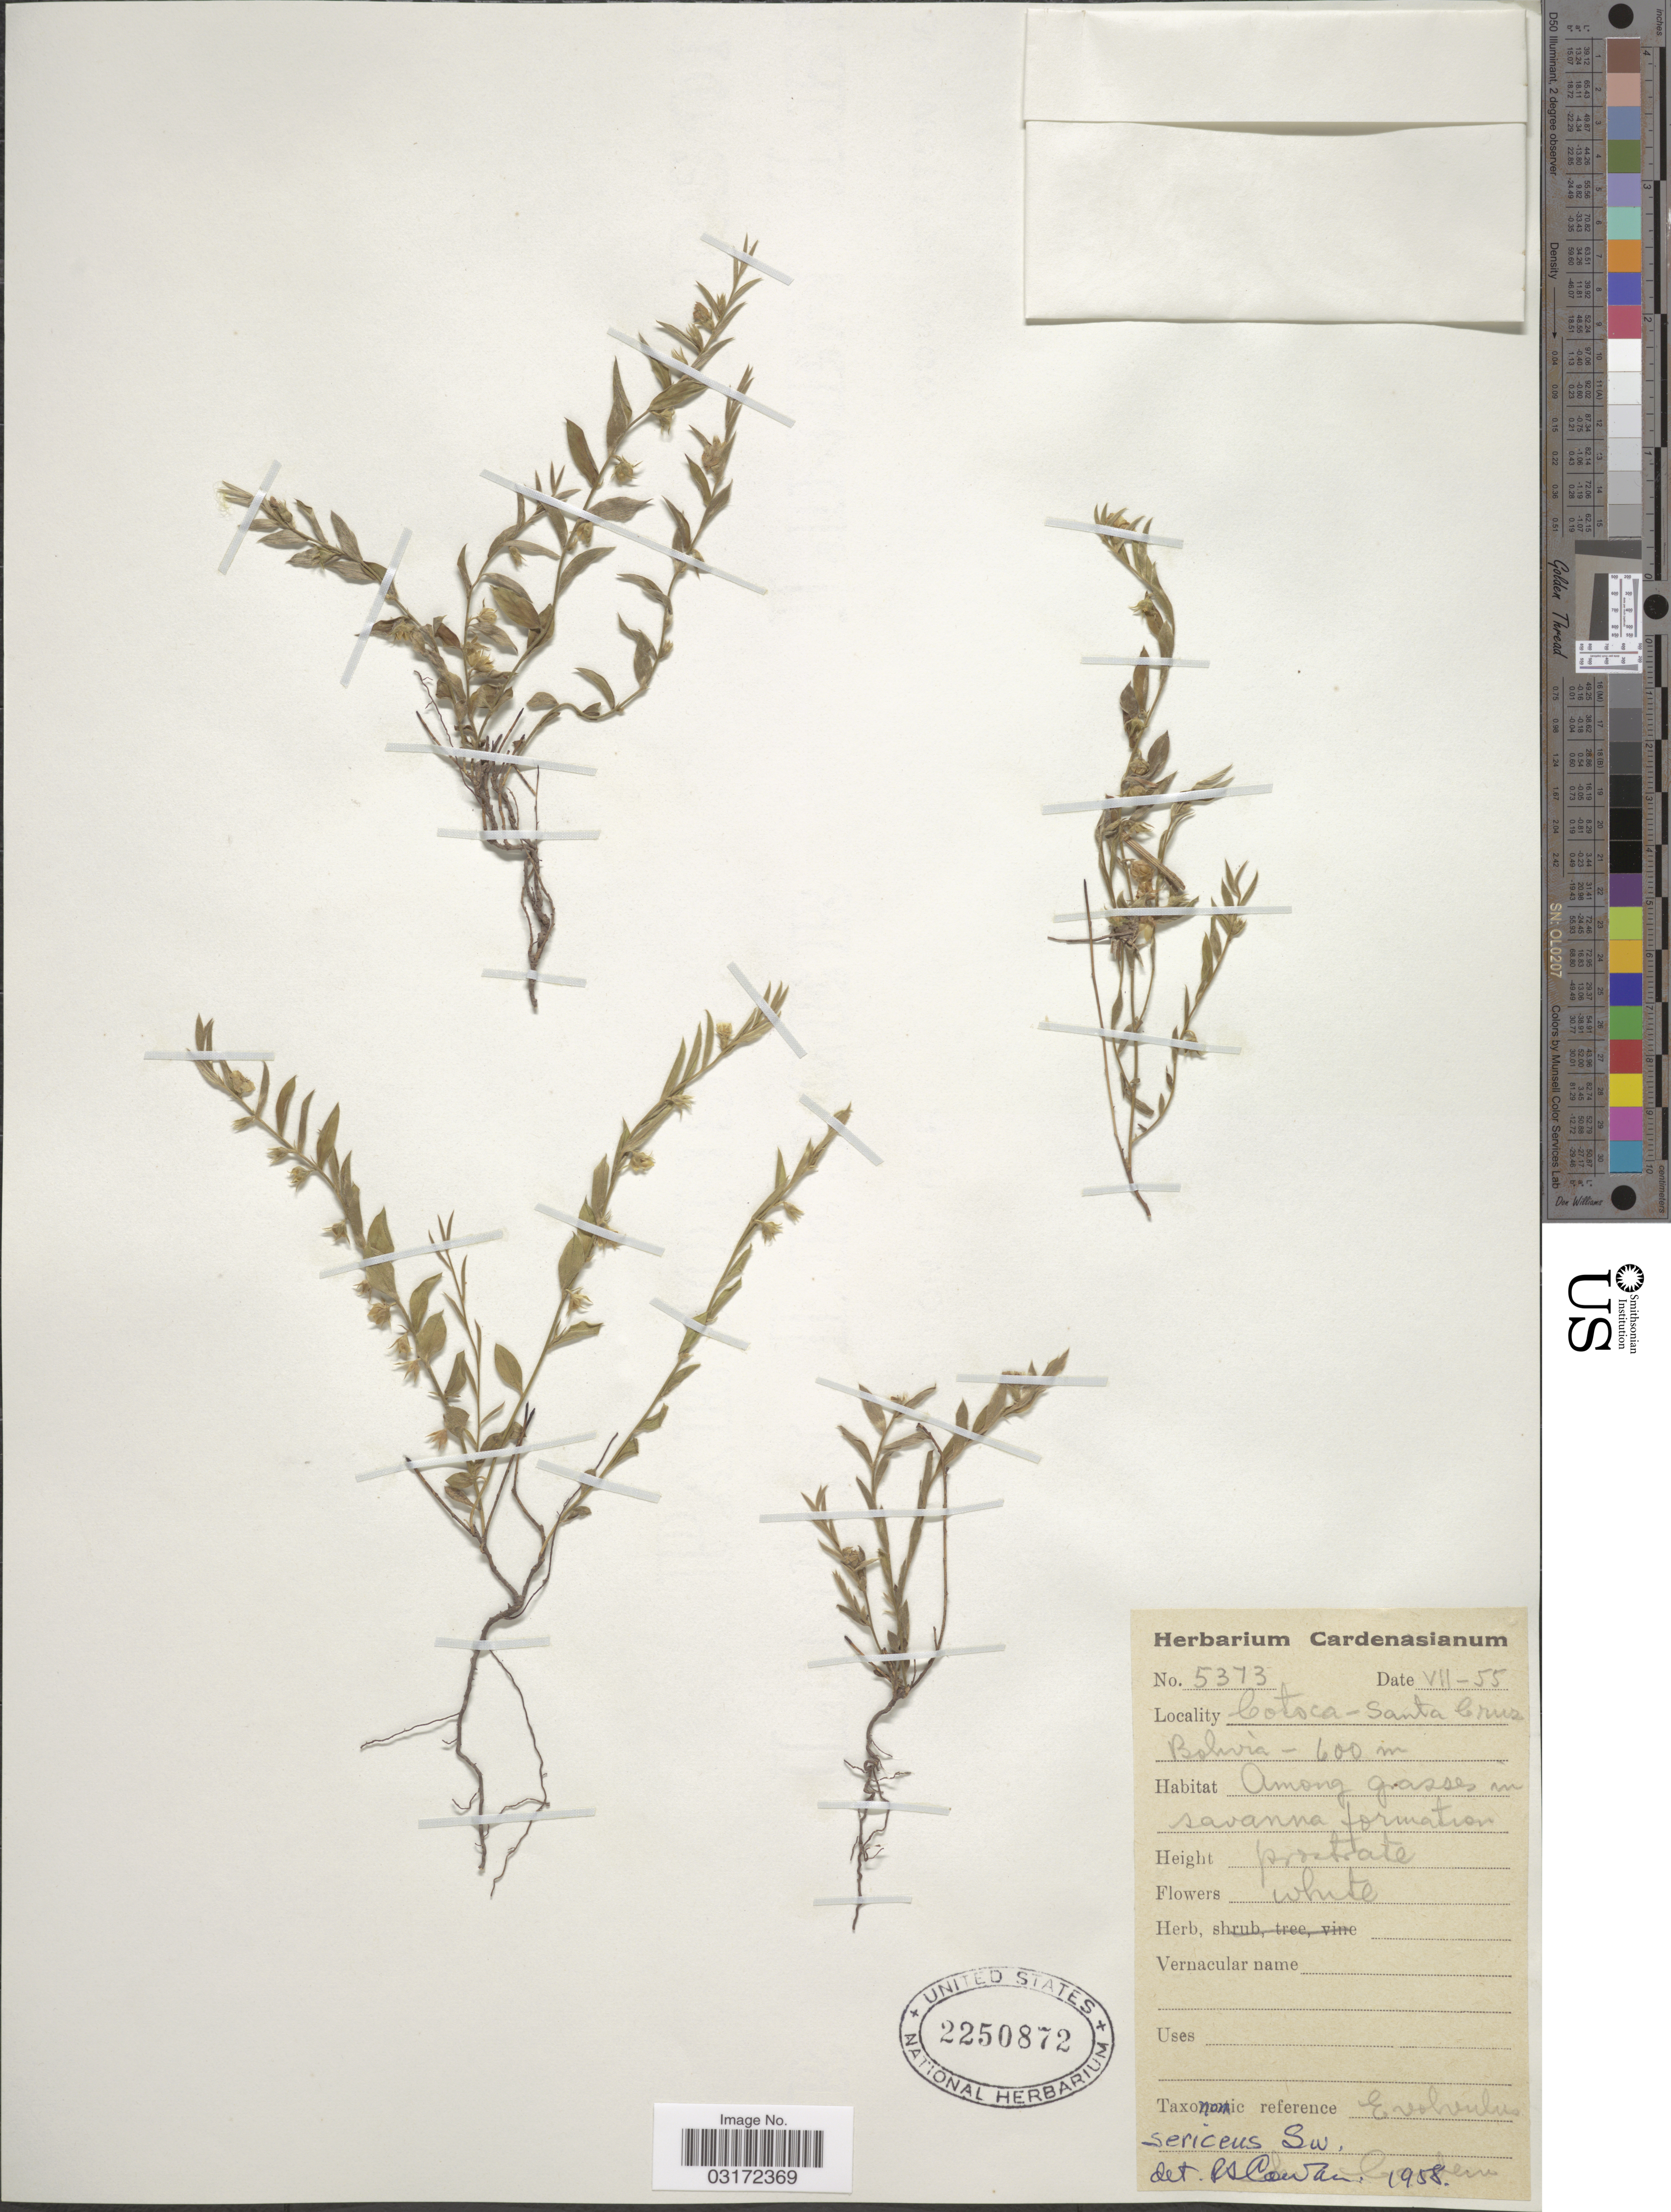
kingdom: Plantae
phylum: Tracheophyta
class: Magnoliopsida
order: Solanales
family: Convolvulaceae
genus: Evolvulus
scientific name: Evolvulus sericeus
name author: Sw.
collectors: M. Cárdenas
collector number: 5373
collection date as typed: Transcribed d/m/y: /7/55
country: Bolivia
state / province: Santa Cruz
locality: Cotoca.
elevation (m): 600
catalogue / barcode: US 2250872